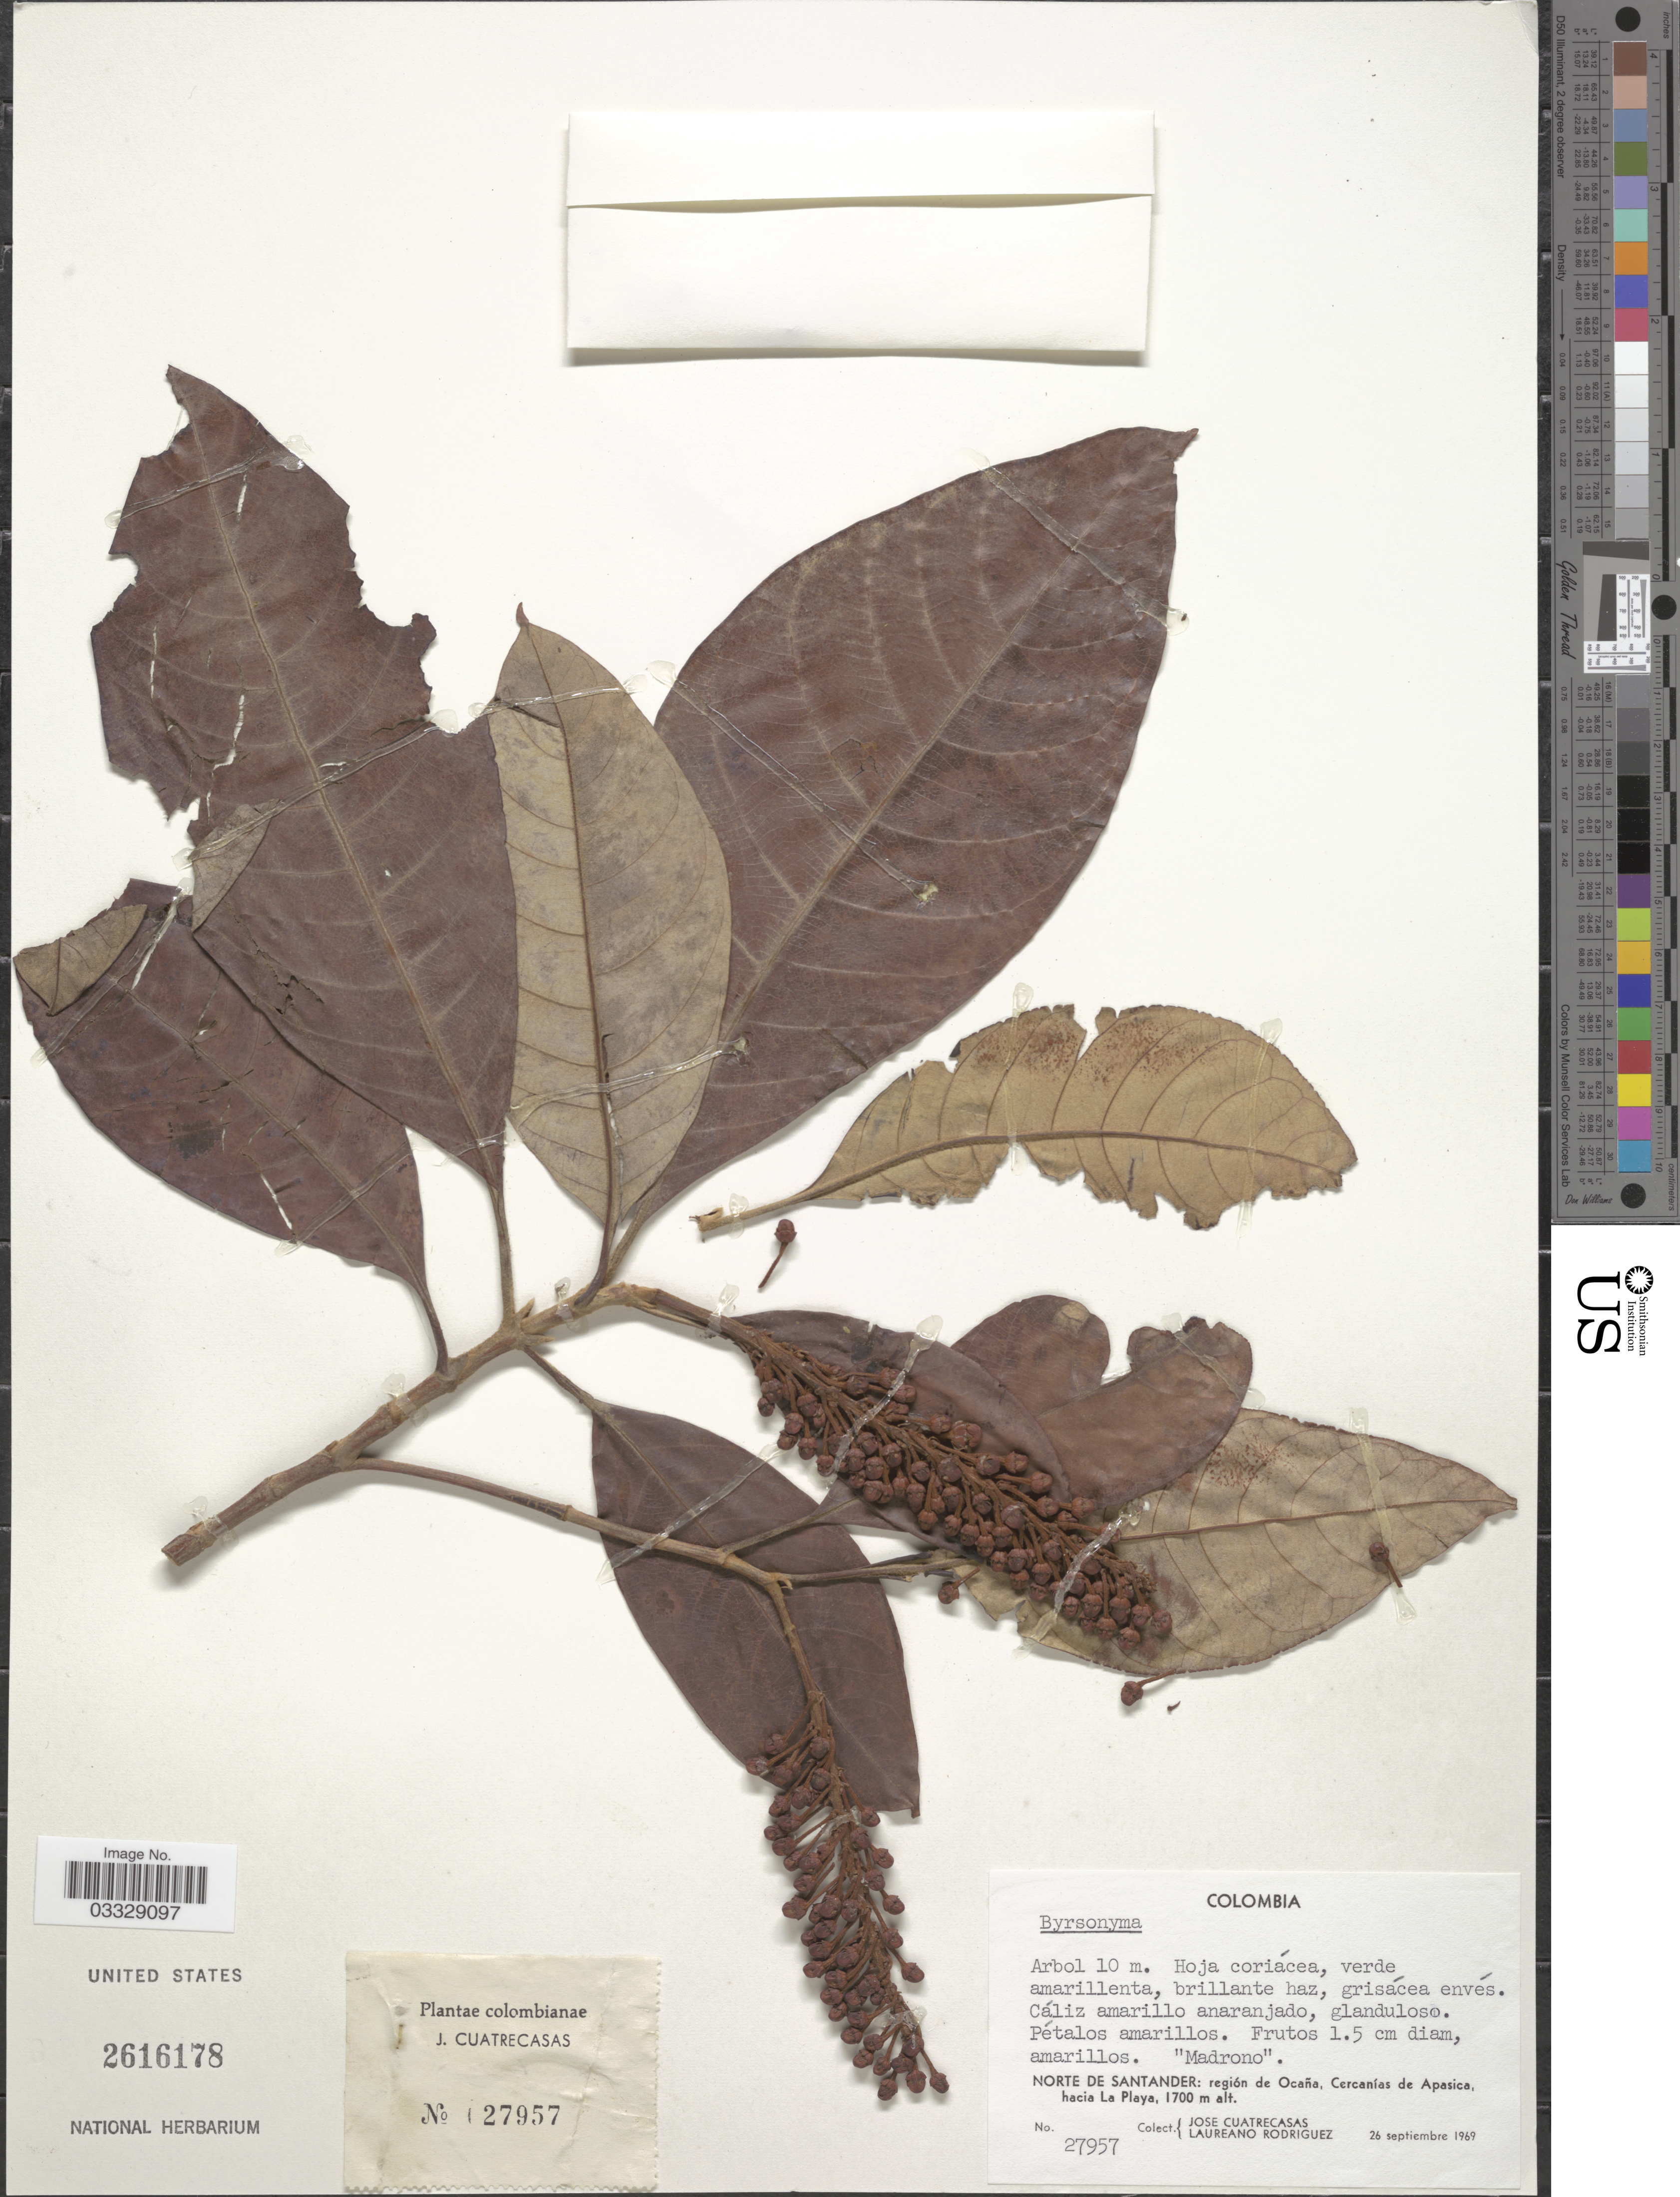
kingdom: Plantae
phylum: Tracheophyta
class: Magnoliopsida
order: Malpighiales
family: Malpighiaceae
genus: Byrsonima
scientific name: Byrsonima sp.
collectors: J. Cuatrecasas & L. Rodriguez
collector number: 27957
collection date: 1969-09-26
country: Colombia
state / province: Norte de Santander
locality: Región de Ocaña, Cercanías de Apasica, hacia La Playa.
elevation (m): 1700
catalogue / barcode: US 2616178